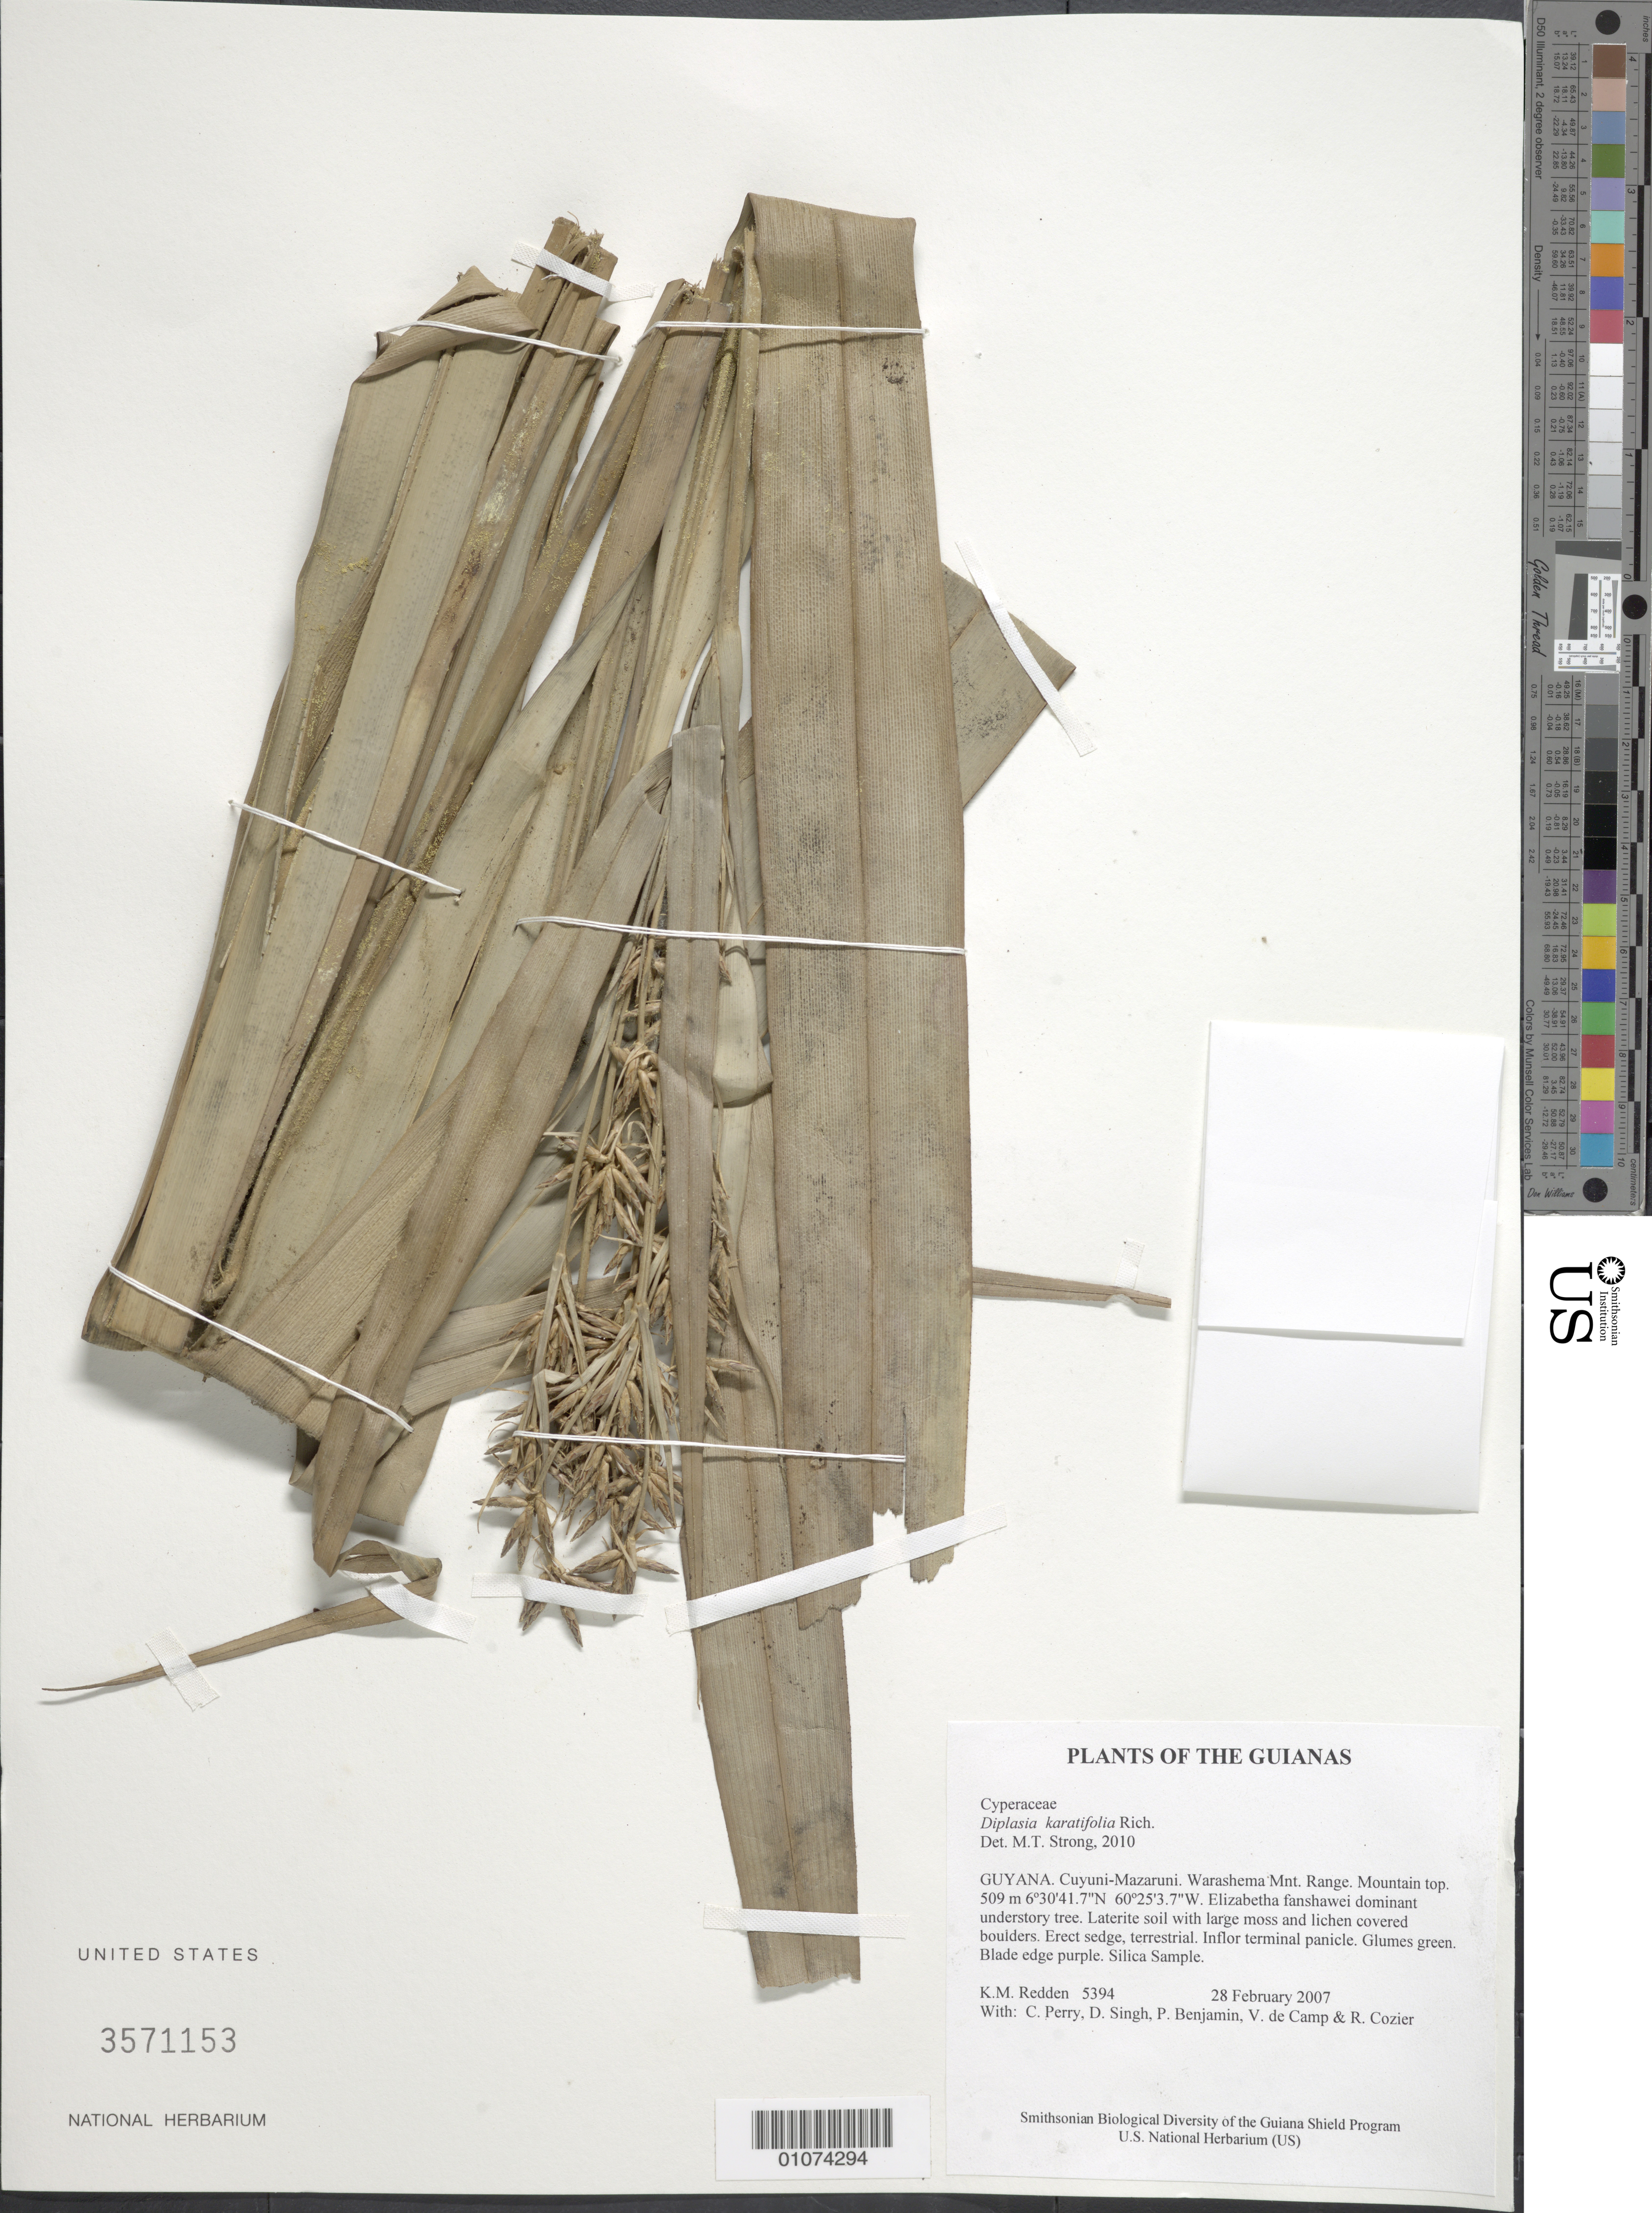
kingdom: Plantae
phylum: Tracheophyta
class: Liliopsida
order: Poales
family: Cyperaceae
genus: Diplasia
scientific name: Diplasia karatifolia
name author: Rich.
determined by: Strong, M. T., (US), Smithsonian Institution - National Museum of Natural History (UNITED STATES)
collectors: K. M. Redden, C. Perry, D. Singh, P. Benjamin, V. De Camp & R. Cozier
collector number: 5394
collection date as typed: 28 February 2007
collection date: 2007-02-28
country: Guyana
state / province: Cuyuni-Mazaruni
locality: Warashema Mnt. Range. Mountain top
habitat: Elizabetha fanshawei dominant understory tree. Laterite soil with large moss and lichen covered boulders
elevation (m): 509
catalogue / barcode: US 3571153